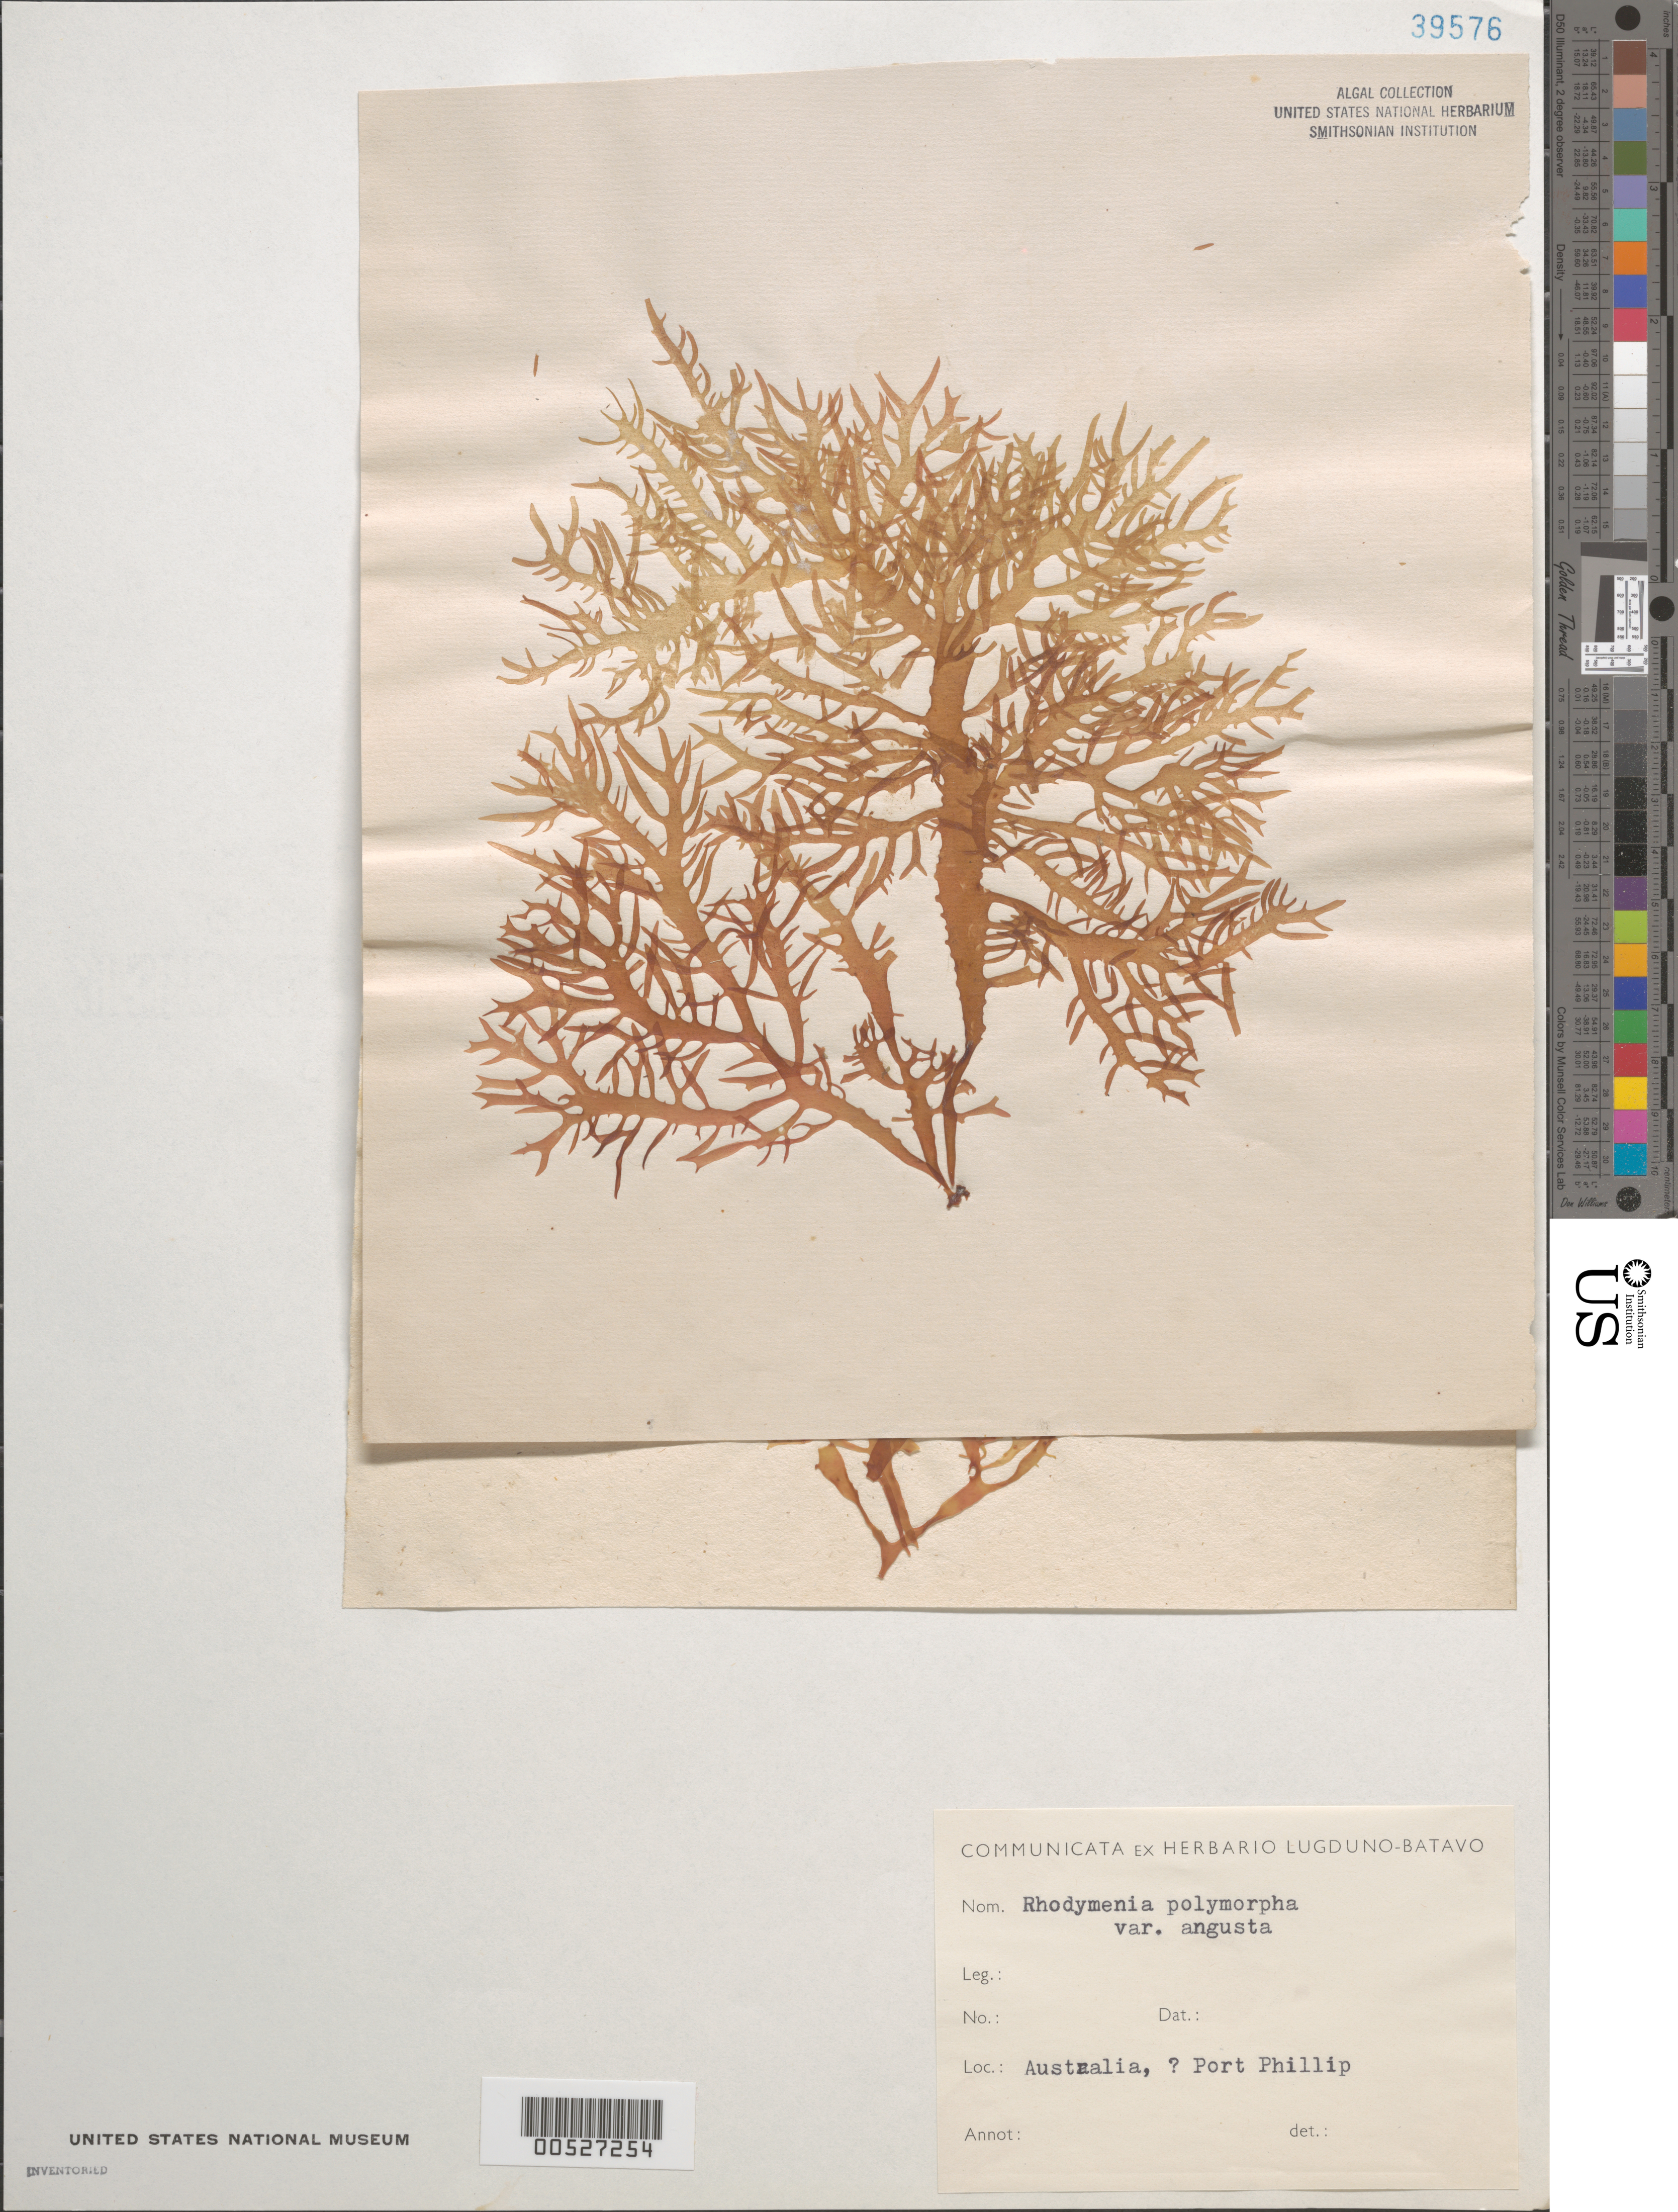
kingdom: Plantae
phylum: Rhodophyta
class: Florideophyceae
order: Rhodymeniales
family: Hymenocladiaceae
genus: Hymenocladia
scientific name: Hymenocladia chondricola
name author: (Sonder) J.A. Lewis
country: Australia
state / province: Victoria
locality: Port Phillip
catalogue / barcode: US 39576